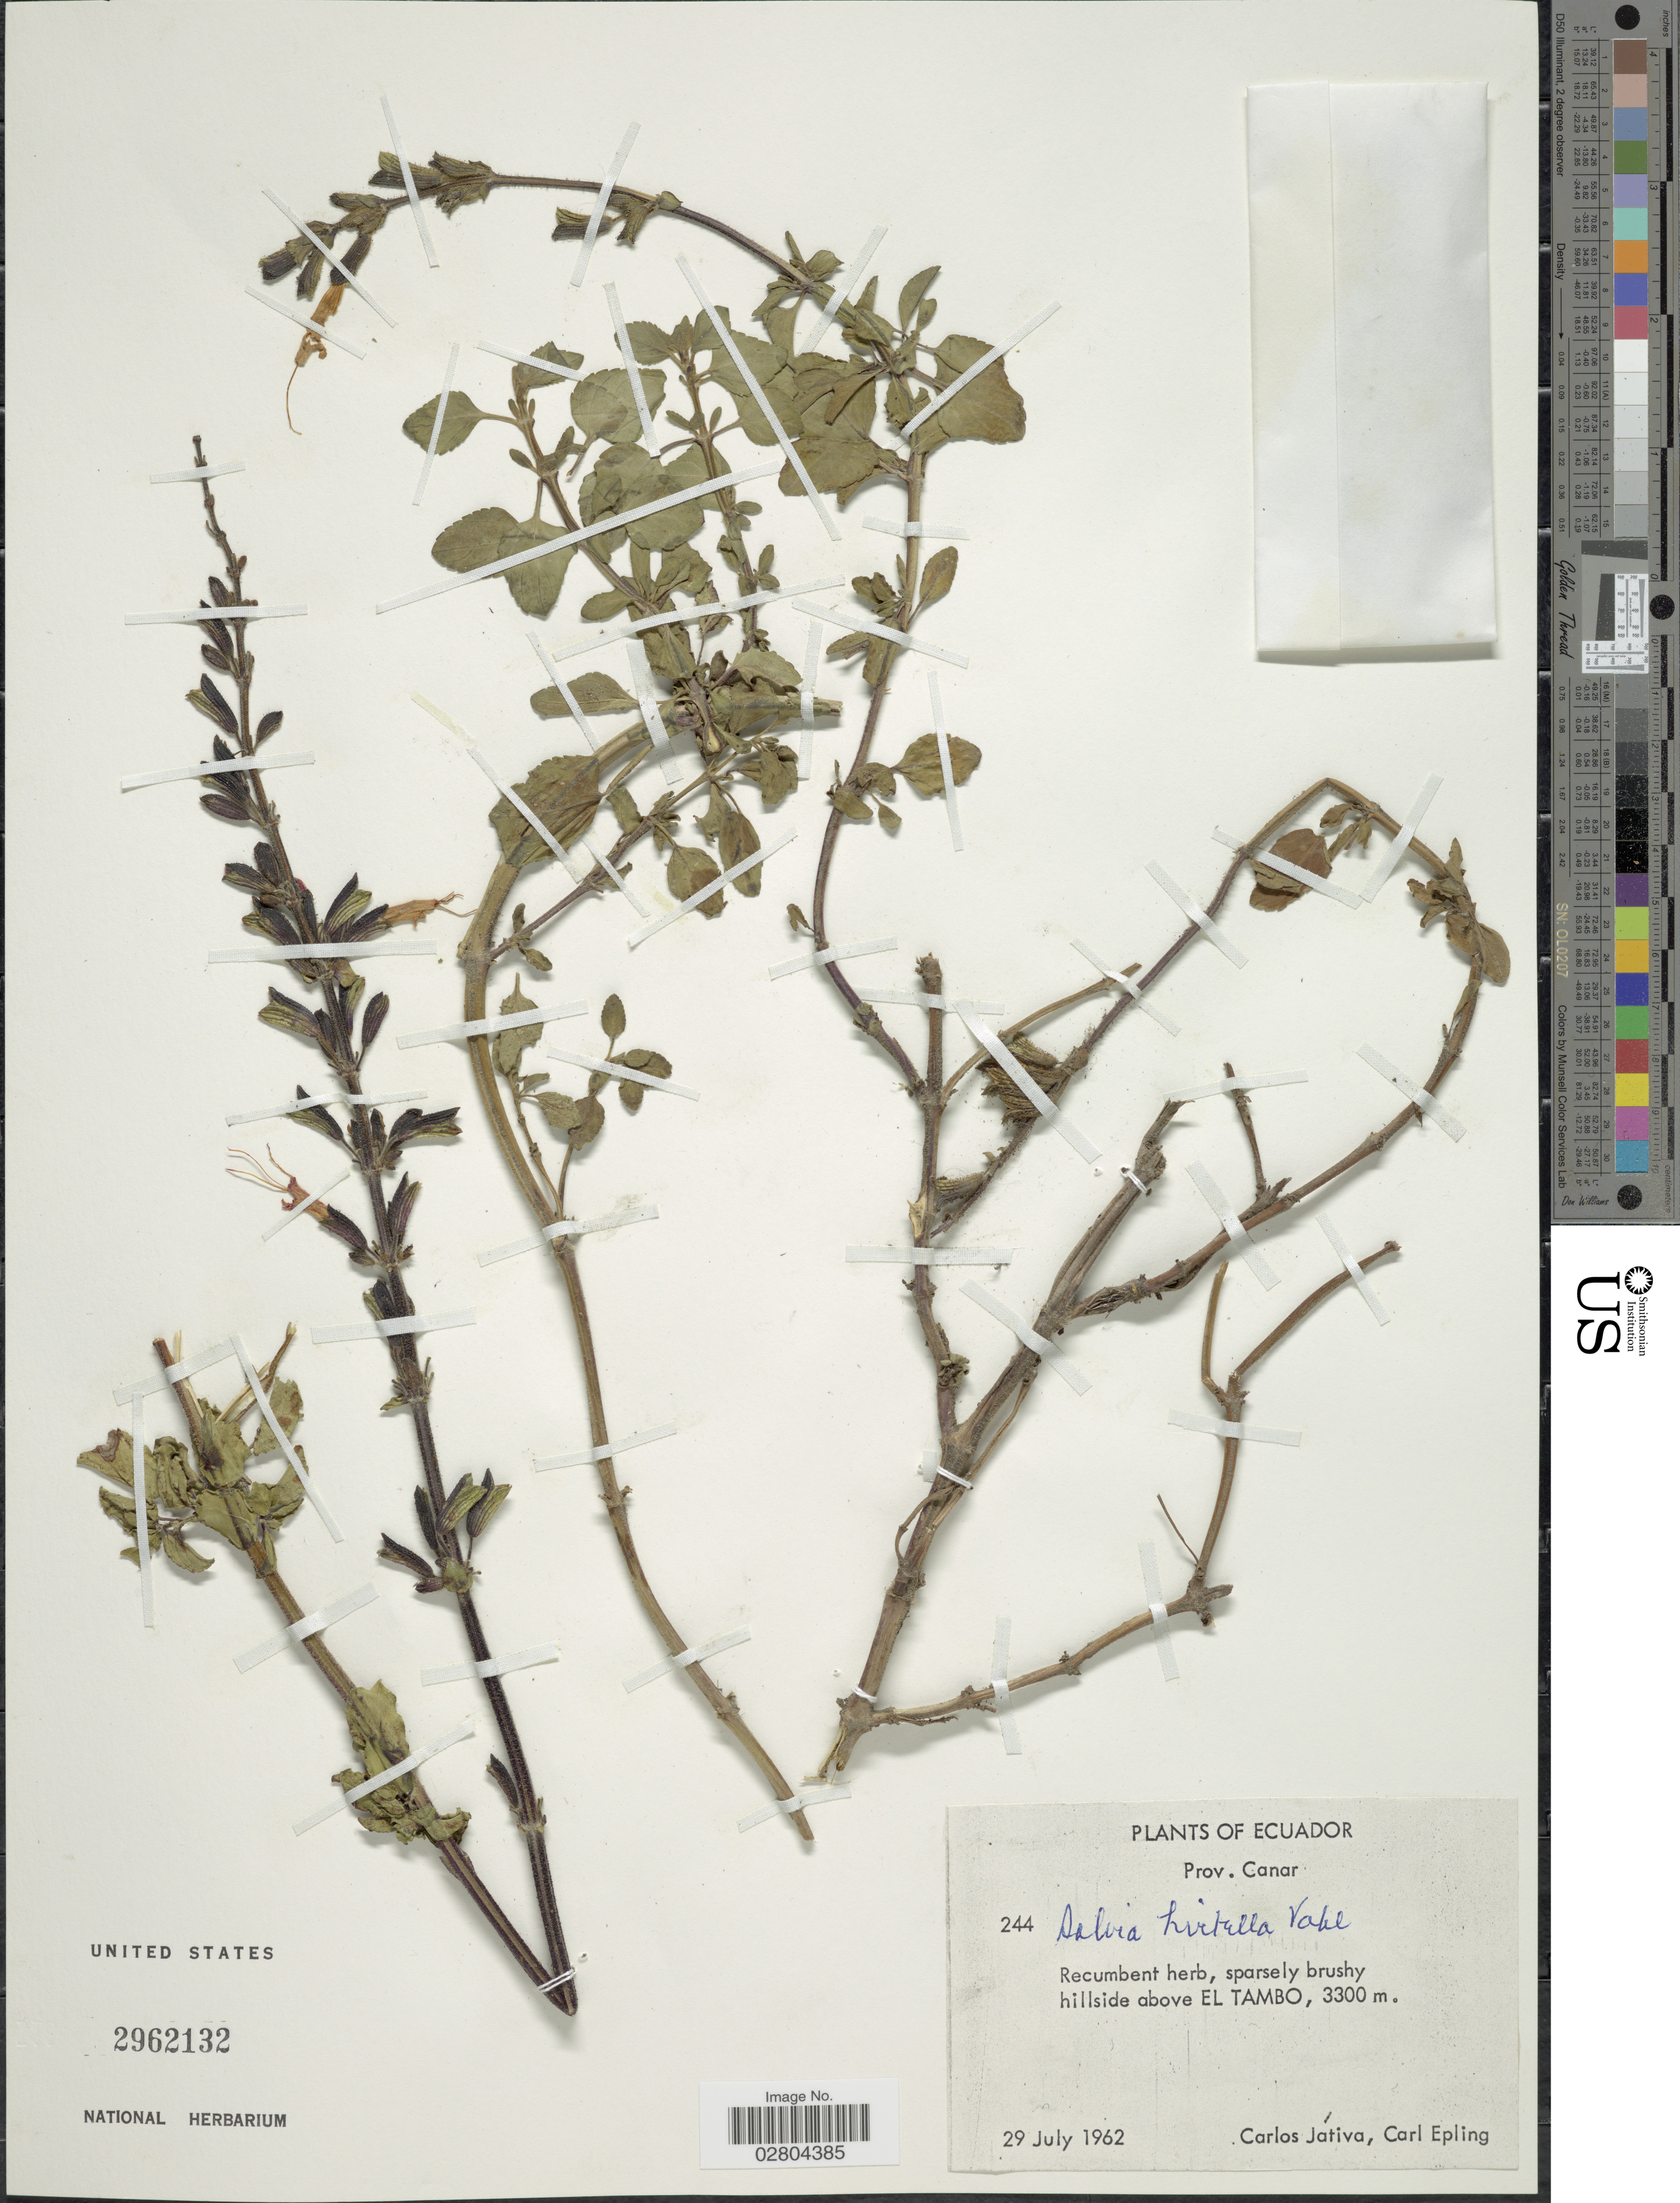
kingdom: Plantae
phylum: Tracheophyta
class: Magnoliopsida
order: Lamiales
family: Lamiaceae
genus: Salvia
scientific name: Salvia hirtella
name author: Vahl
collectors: C. D. Játiva & C. C. Epling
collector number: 244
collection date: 1962-07-29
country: Ecuador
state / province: Cañar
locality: Prov. Canar. hillside above El Tambo.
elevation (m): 3300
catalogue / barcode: US 2962132